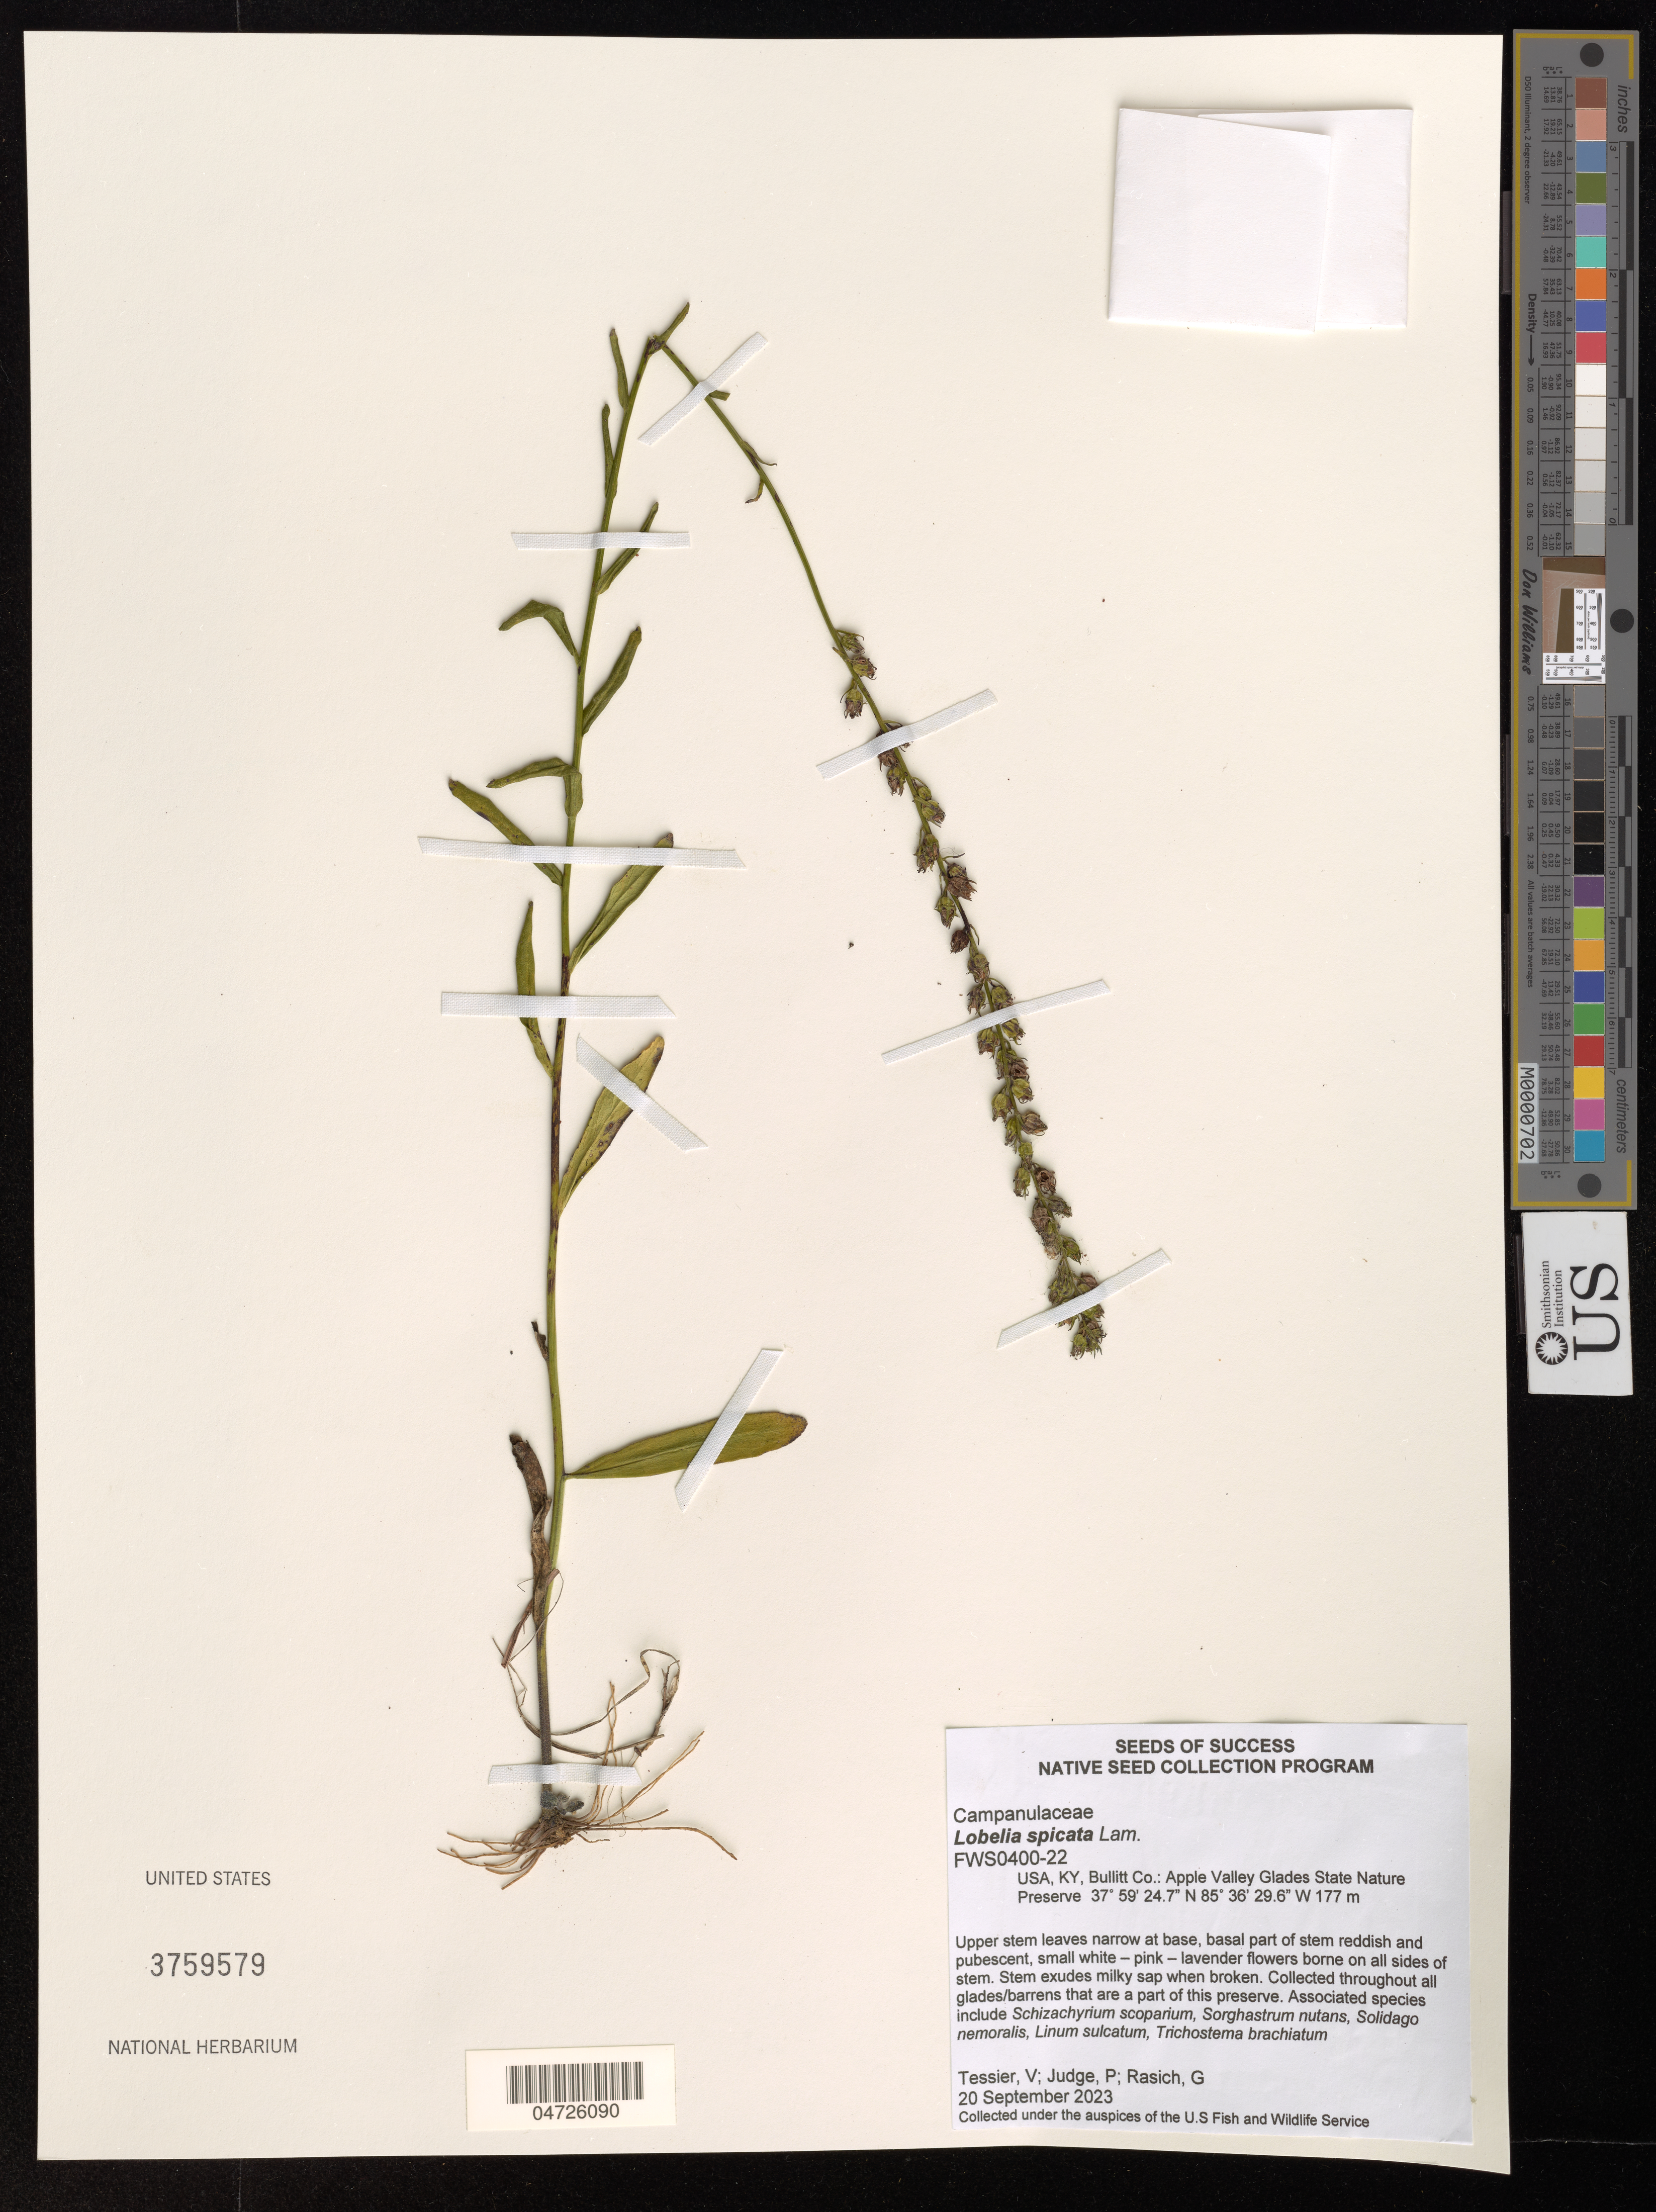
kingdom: Plantae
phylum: Tracheophyta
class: Magnoliopsida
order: Asterales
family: Campanulaceae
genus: Lobelia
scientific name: Lobelia spicata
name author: Lam.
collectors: V. Tessier, P. Judge & G. Rasich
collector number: FWS0400-22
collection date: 2023-09-20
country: United States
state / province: Kentucky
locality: Bullitt Co.: Apple Valley Glades State Nature Preserve.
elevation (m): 177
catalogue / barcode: US 3759579